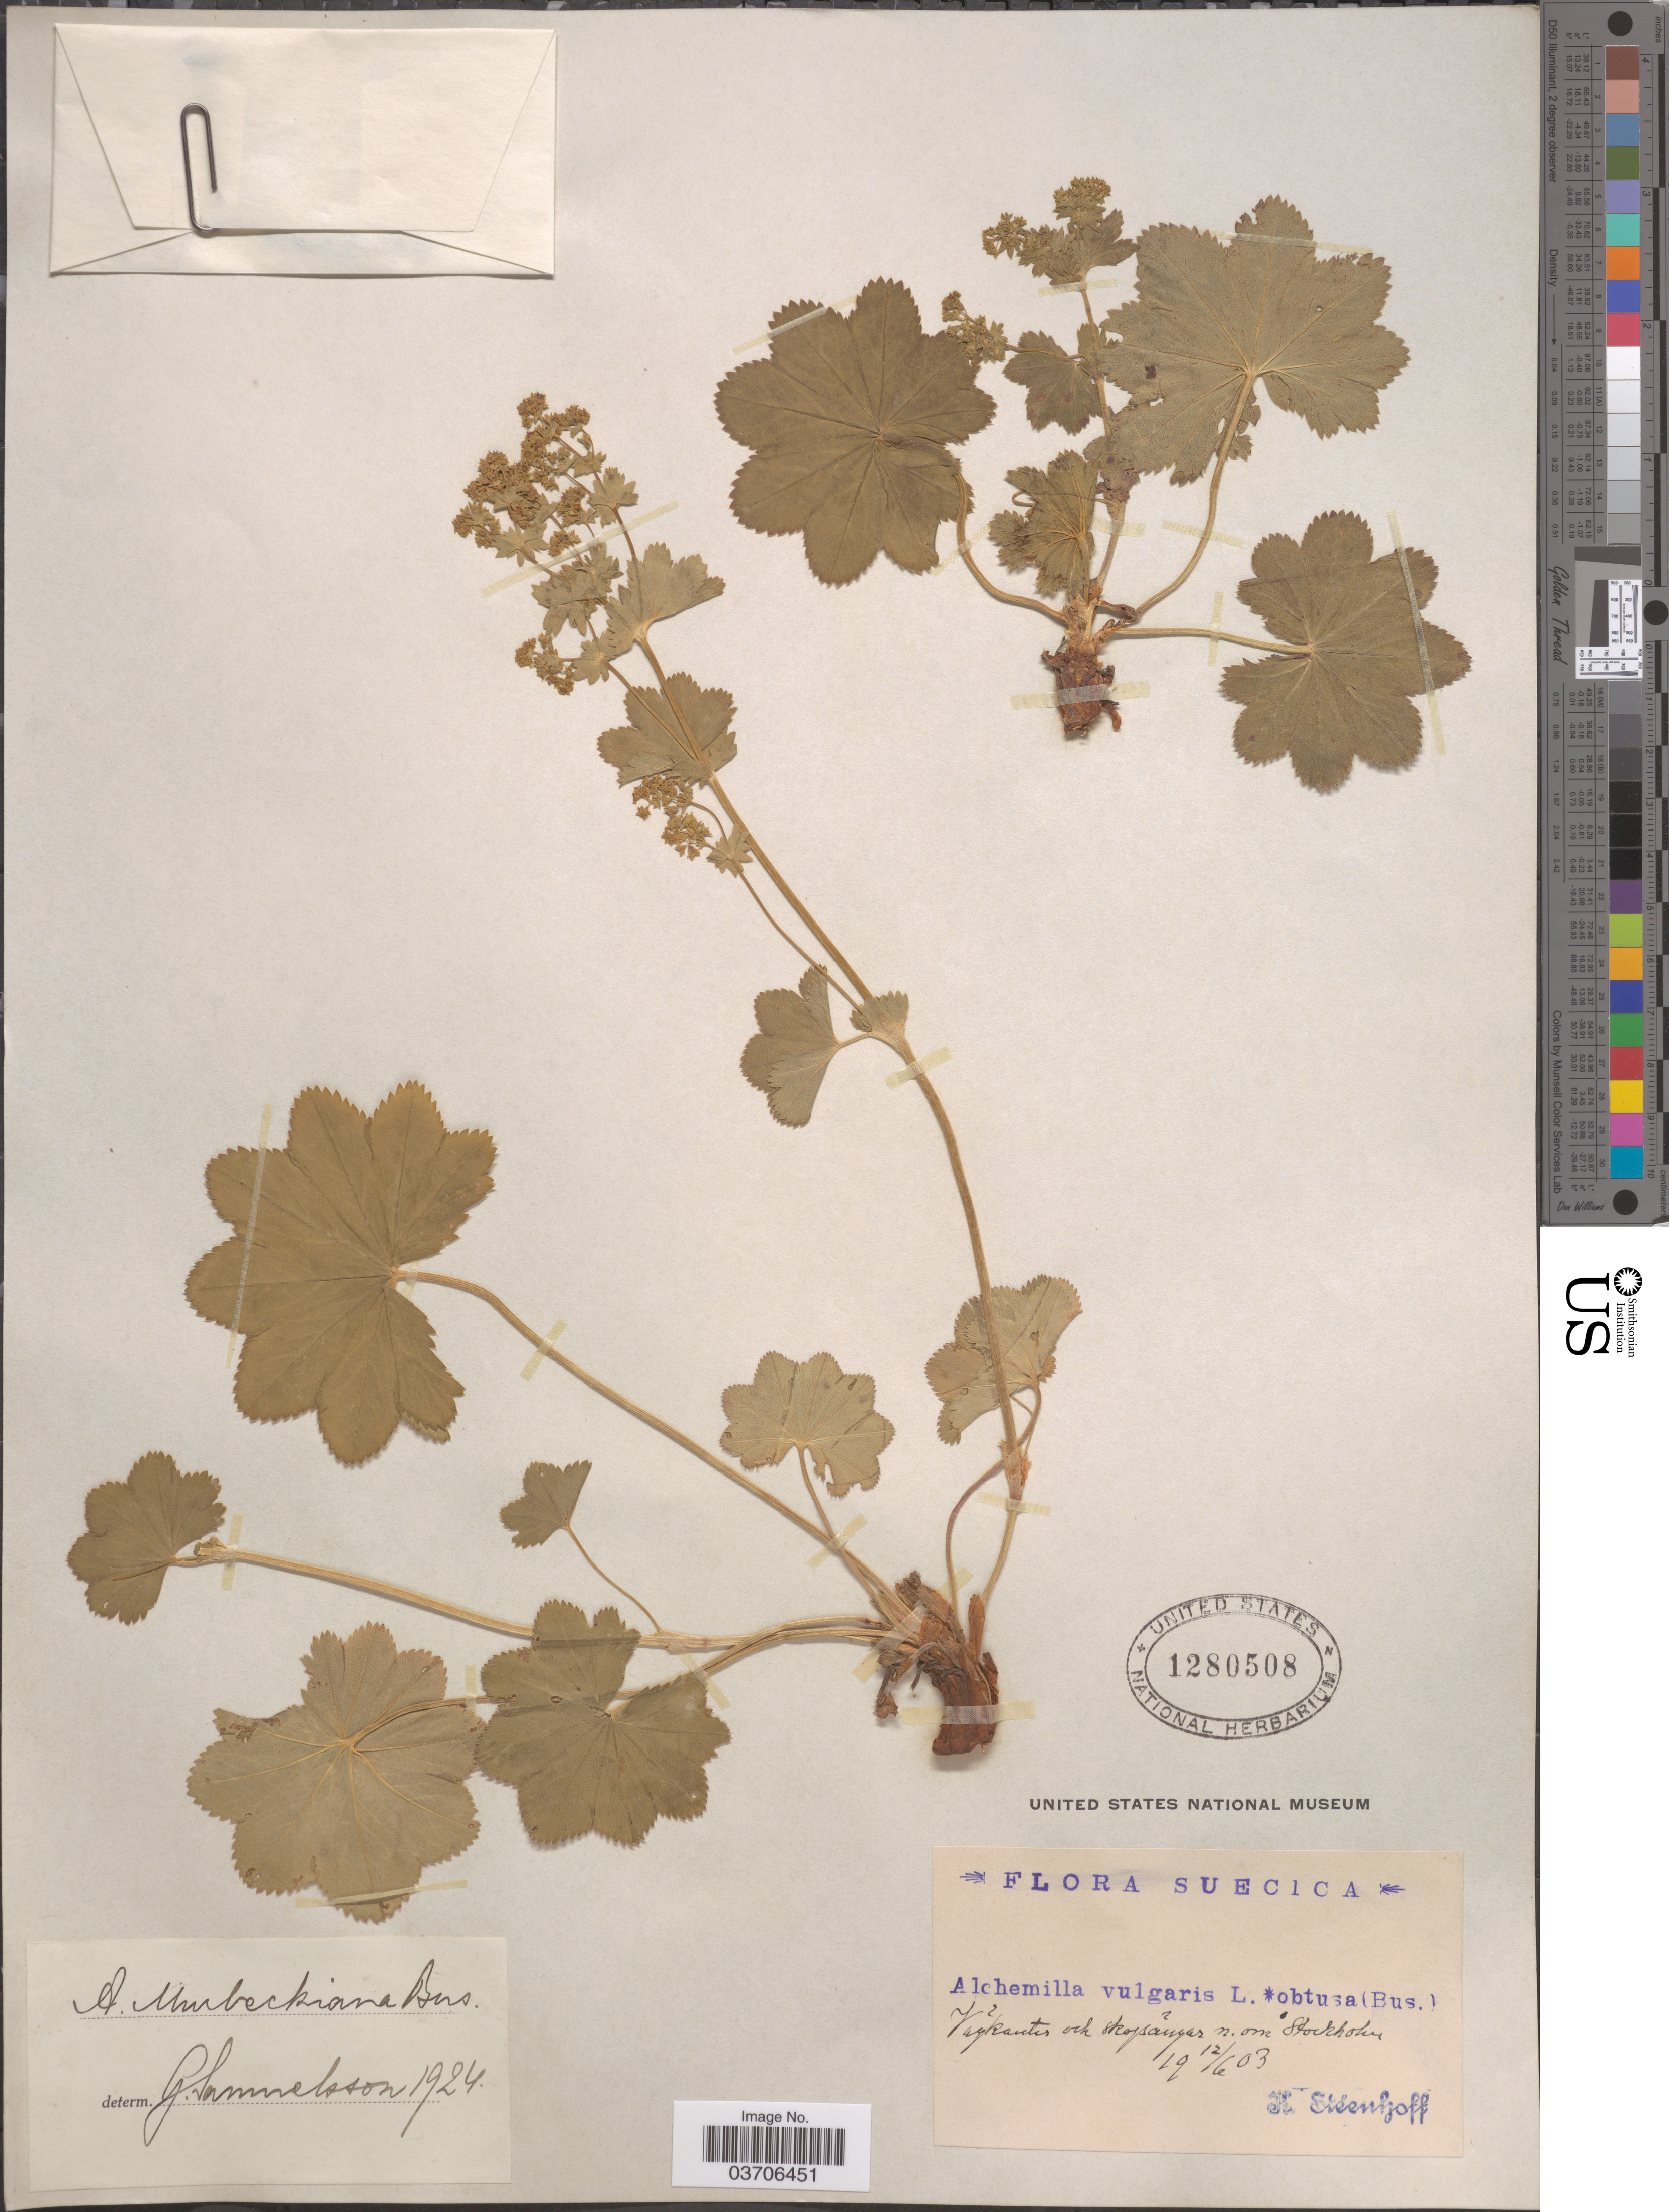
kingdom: Plantae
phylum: Tracheophyta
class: Magnoliopsida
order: Rosales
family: Rosaceae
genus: Alchemilla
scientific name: Alchemilla vulgaris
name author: L.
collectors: K. Steenhoff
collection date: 1903-06-12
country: Sweden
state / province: Stockholm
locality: Suecica. Vaykantes och Skojsangar n. om Stockholm.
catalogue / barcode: US 1280508